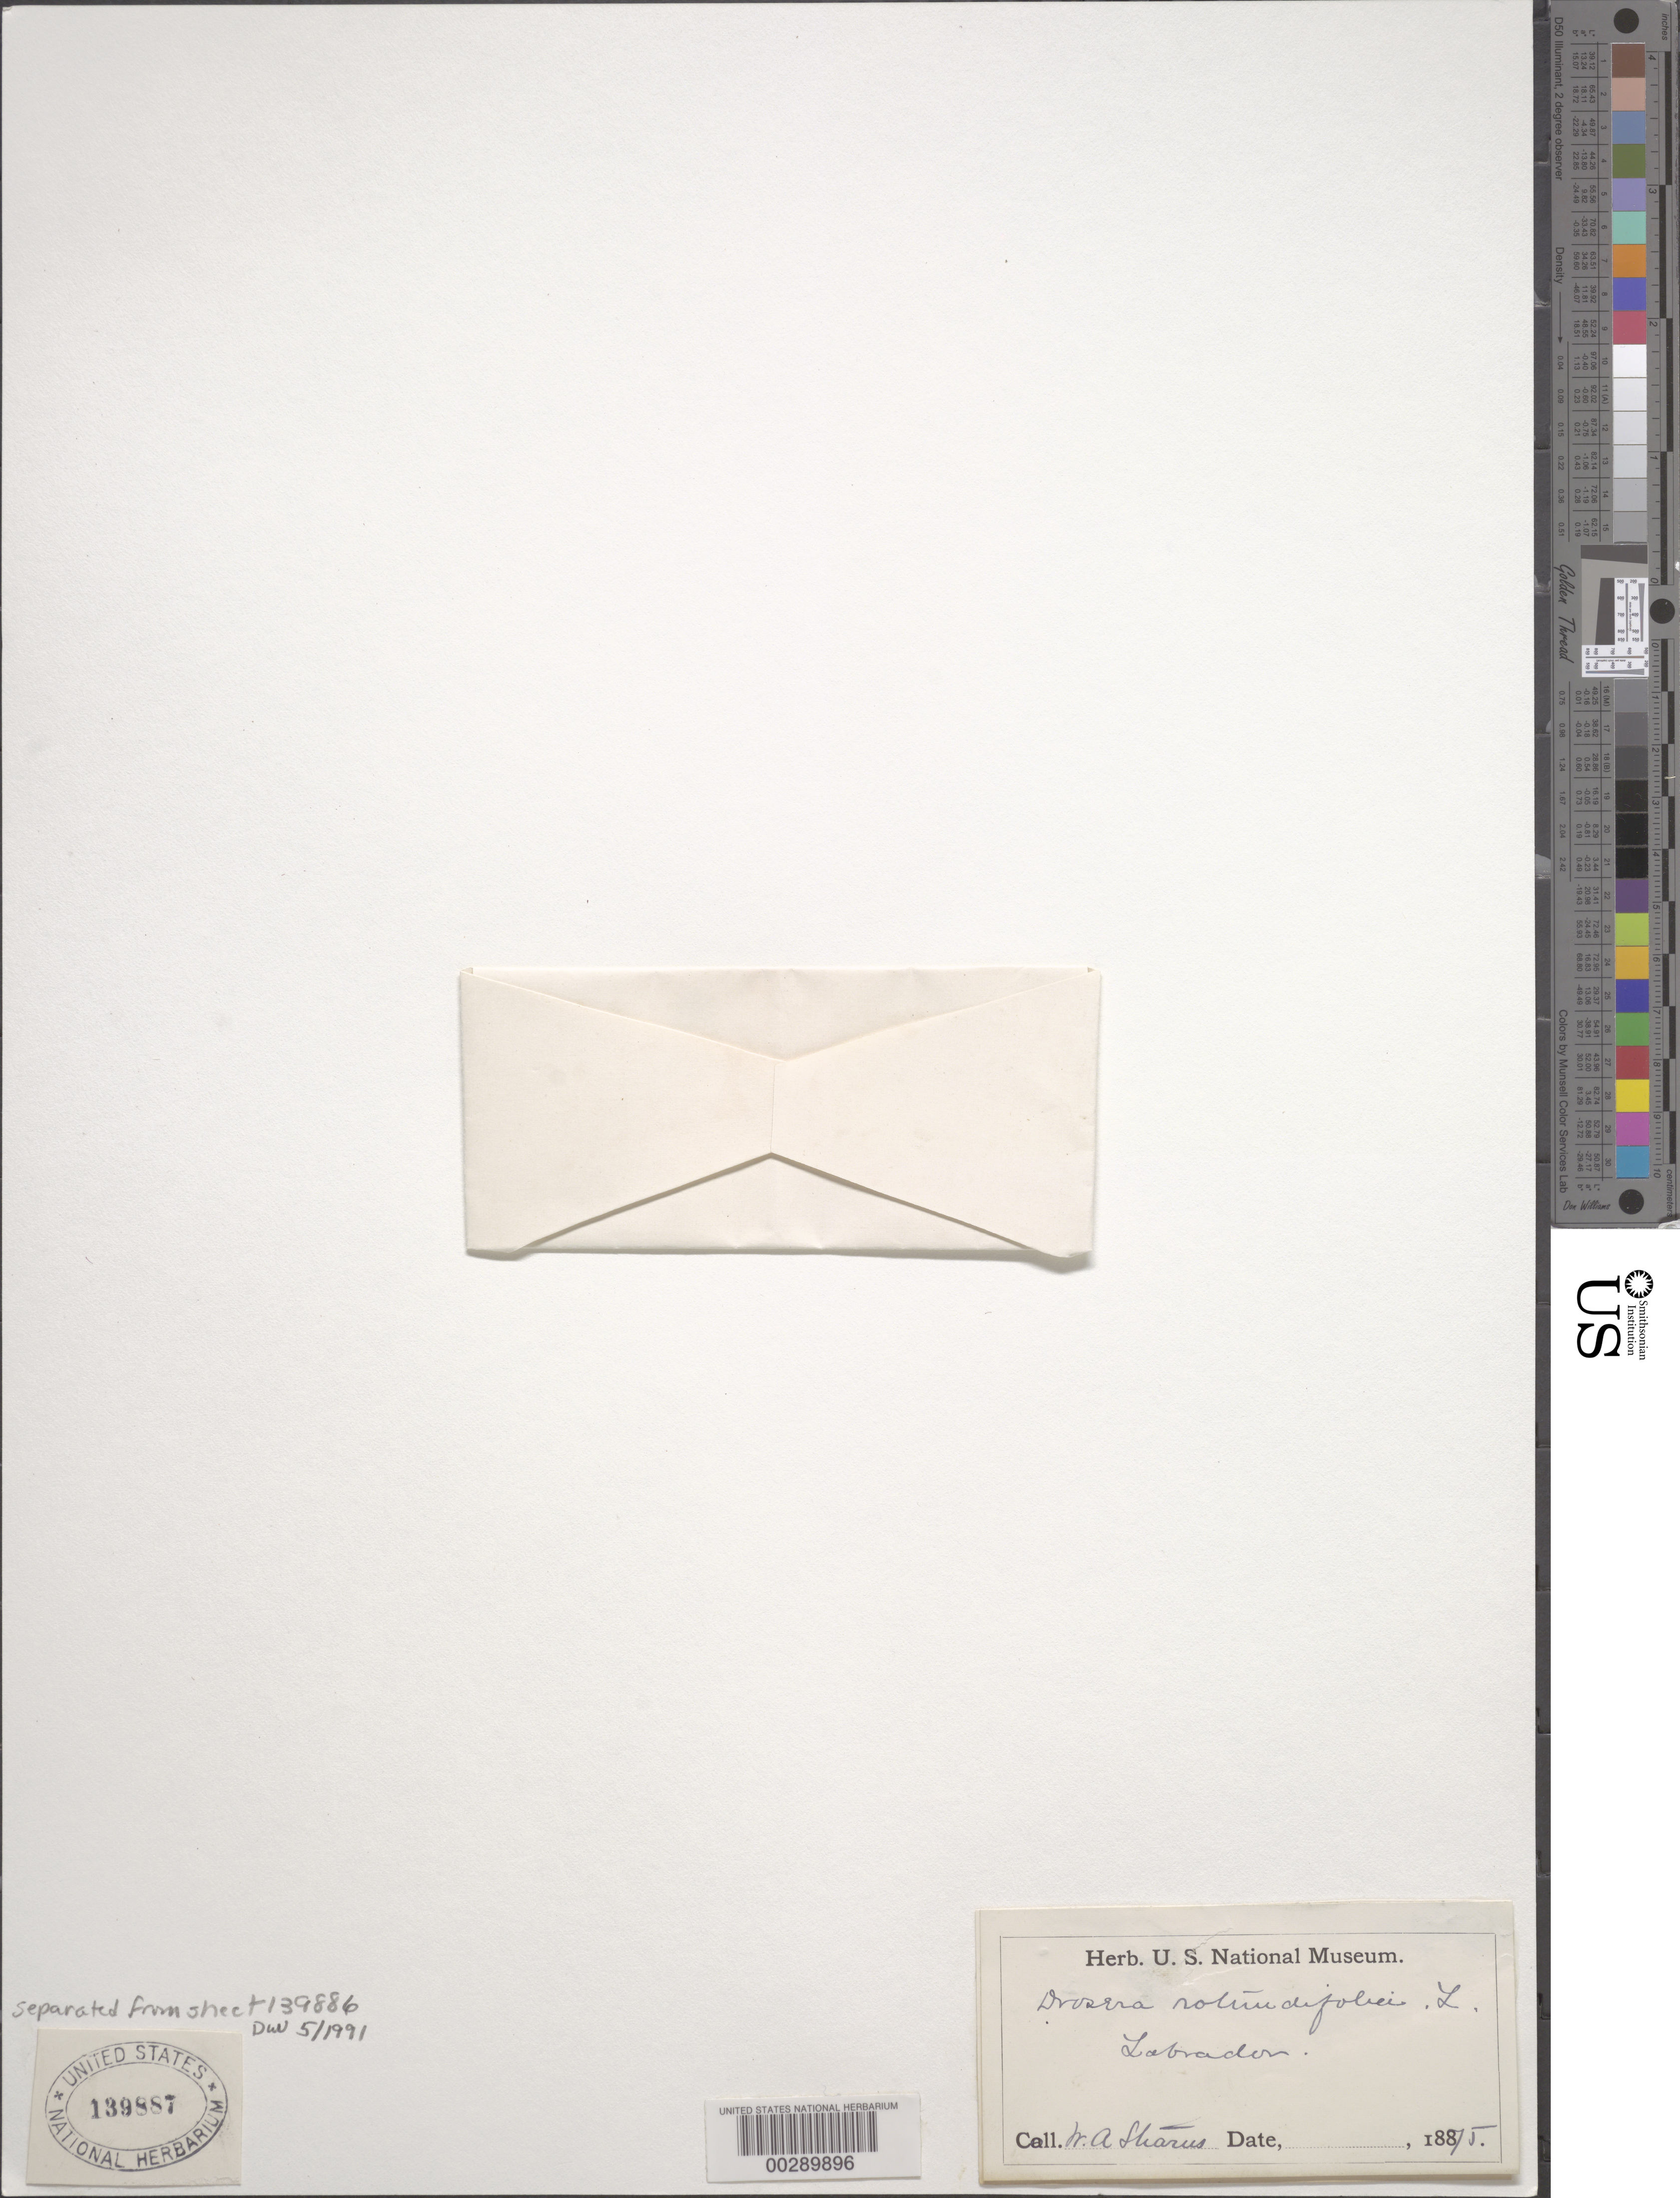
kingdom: Plantae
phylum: Tracheophyta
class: Magnoliopsida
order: Caryophyllales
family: Droseraceae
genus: Drosera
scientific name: Drosera rotundifolia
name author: L.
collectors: W. Sharus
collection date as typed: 1875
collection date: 1875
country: Canada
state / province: Newfoundland and Labrador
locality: Labrador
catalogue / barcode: US 139887